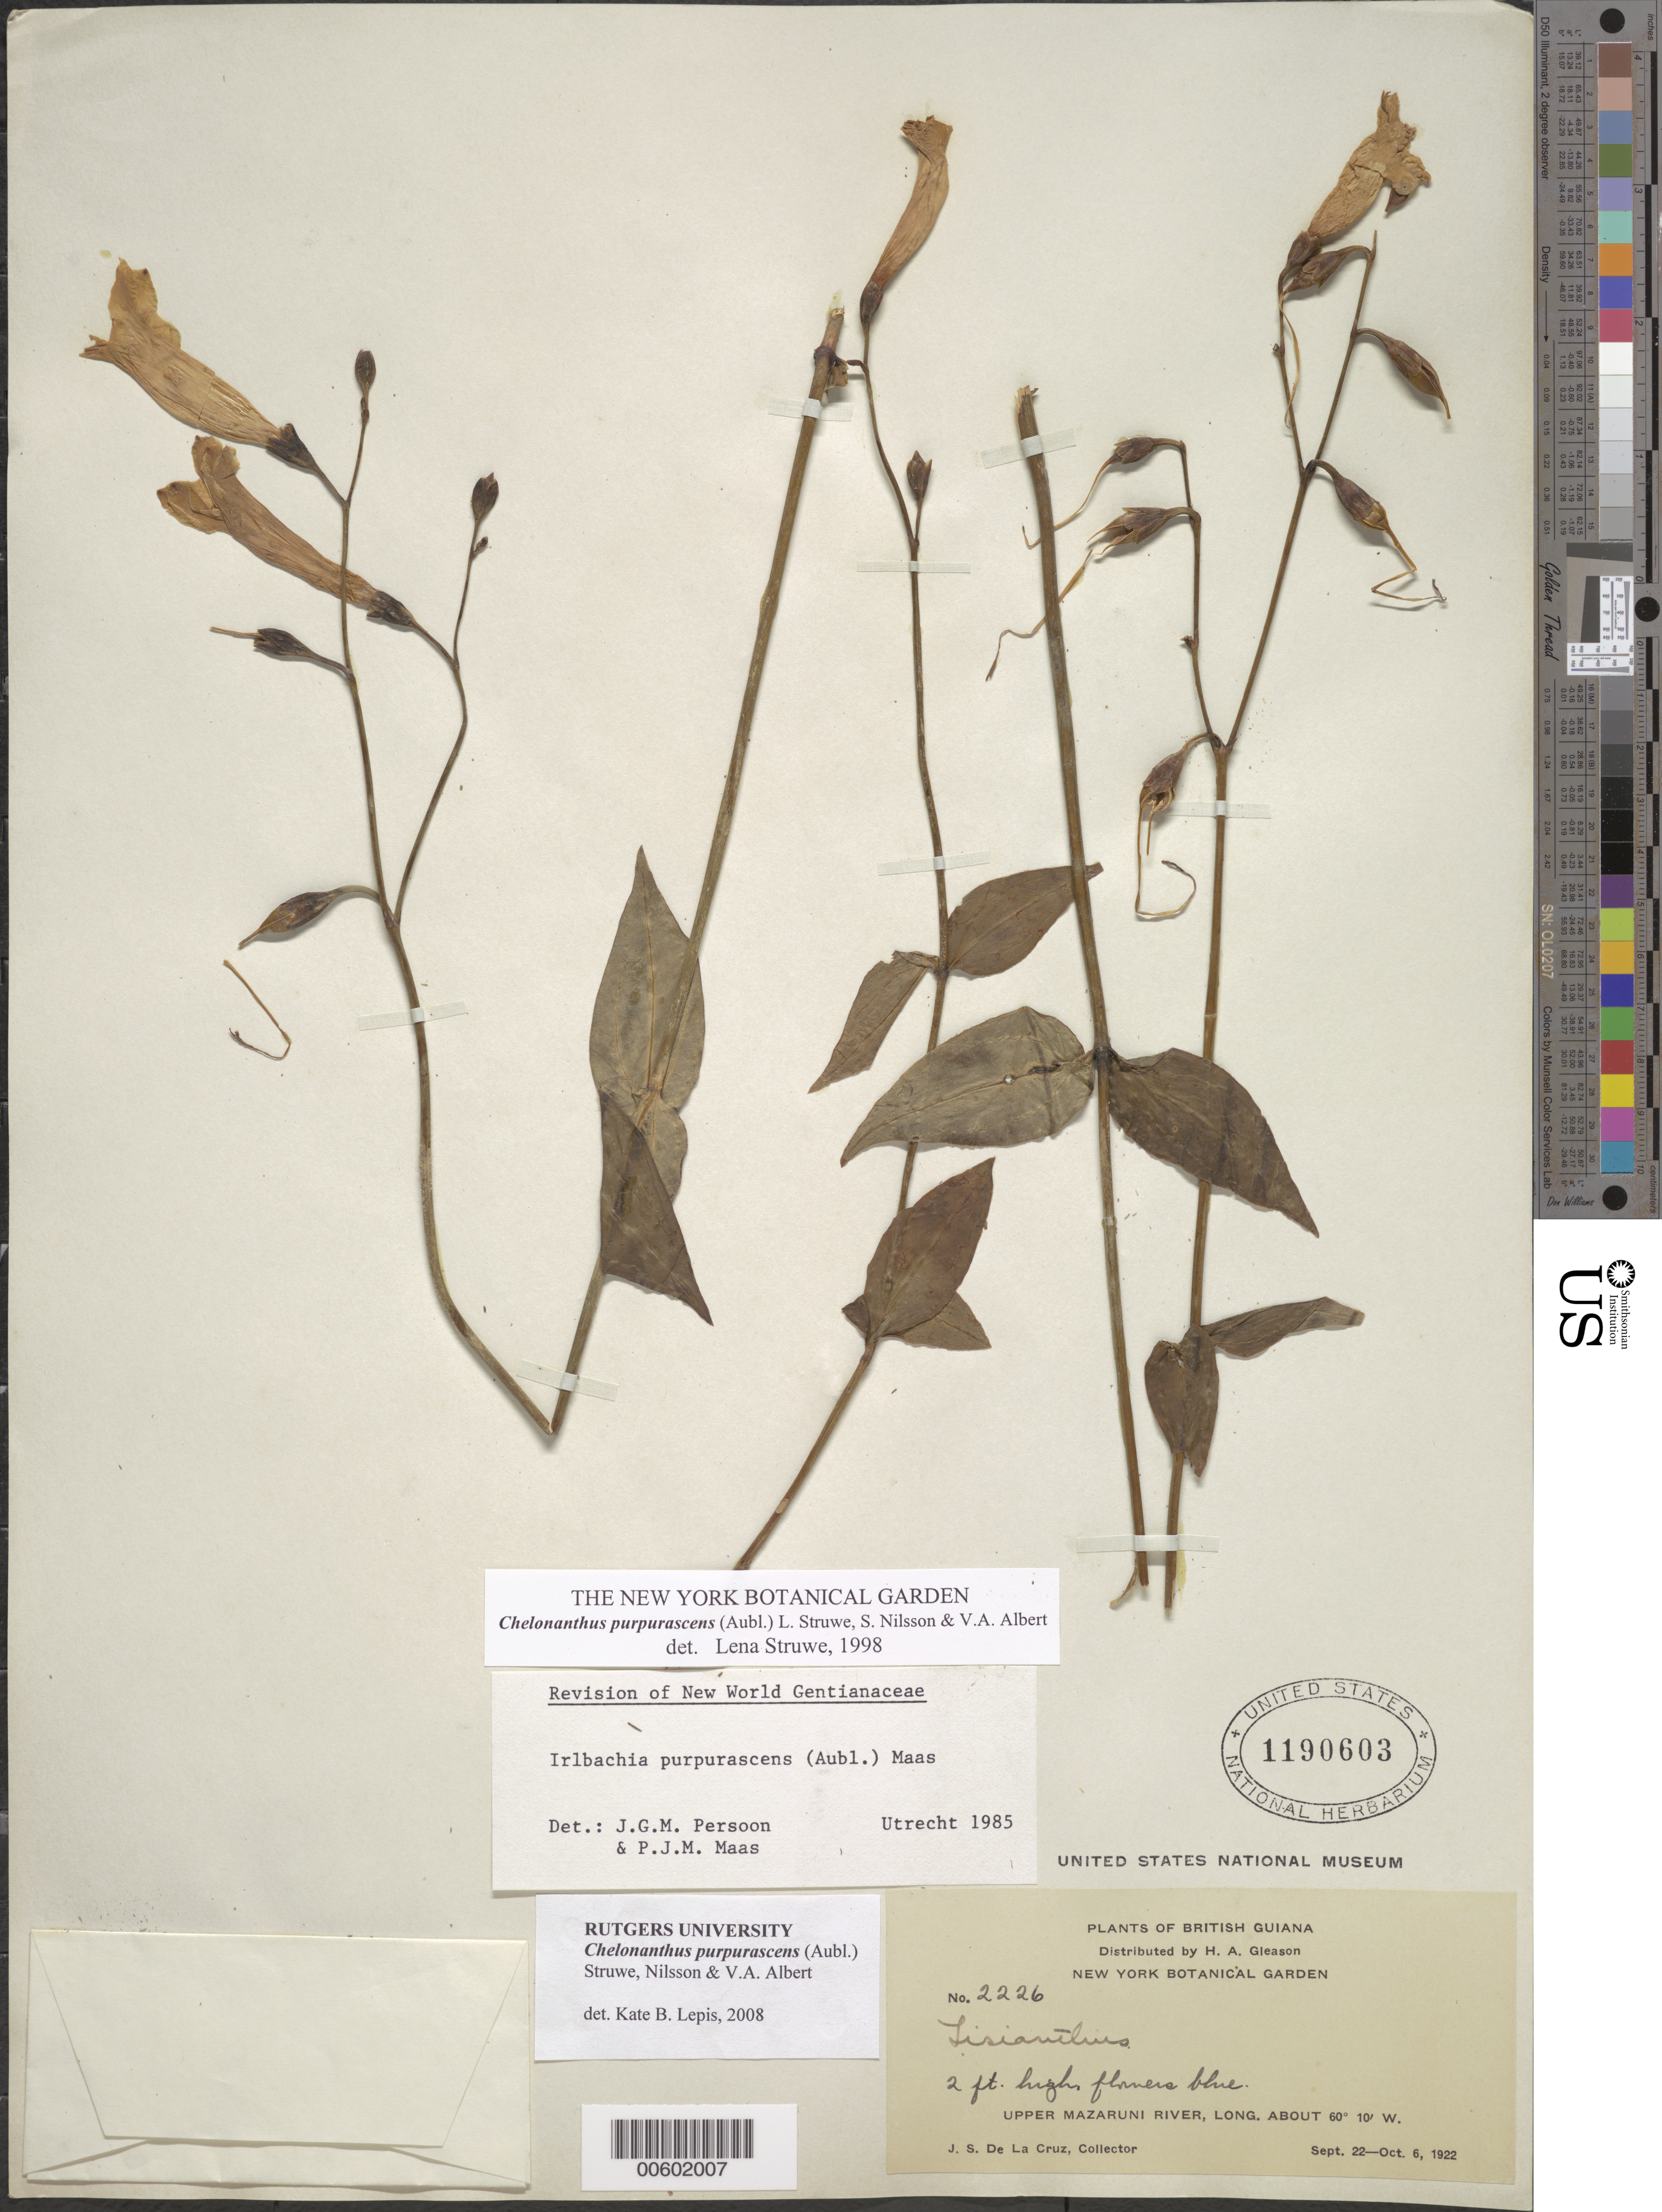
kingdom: Plantae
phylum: Tracheophyta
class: Magnoliopsida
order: Gentianales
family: Gentianaceae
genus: Chelonanthus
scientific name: Chelonanthus purpurascens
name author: (Aubl.) Struwe et al.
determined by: Struwe, L.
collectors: J. S. de la Cruz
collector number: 2226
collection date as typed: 22-Sep-22 to 6-Oct-22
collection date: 1922-09-22/1922-10-06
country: Guyana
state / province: Cuyuni-Mazaruni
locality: Upper Mazaruni R.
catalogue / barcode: US 1190603